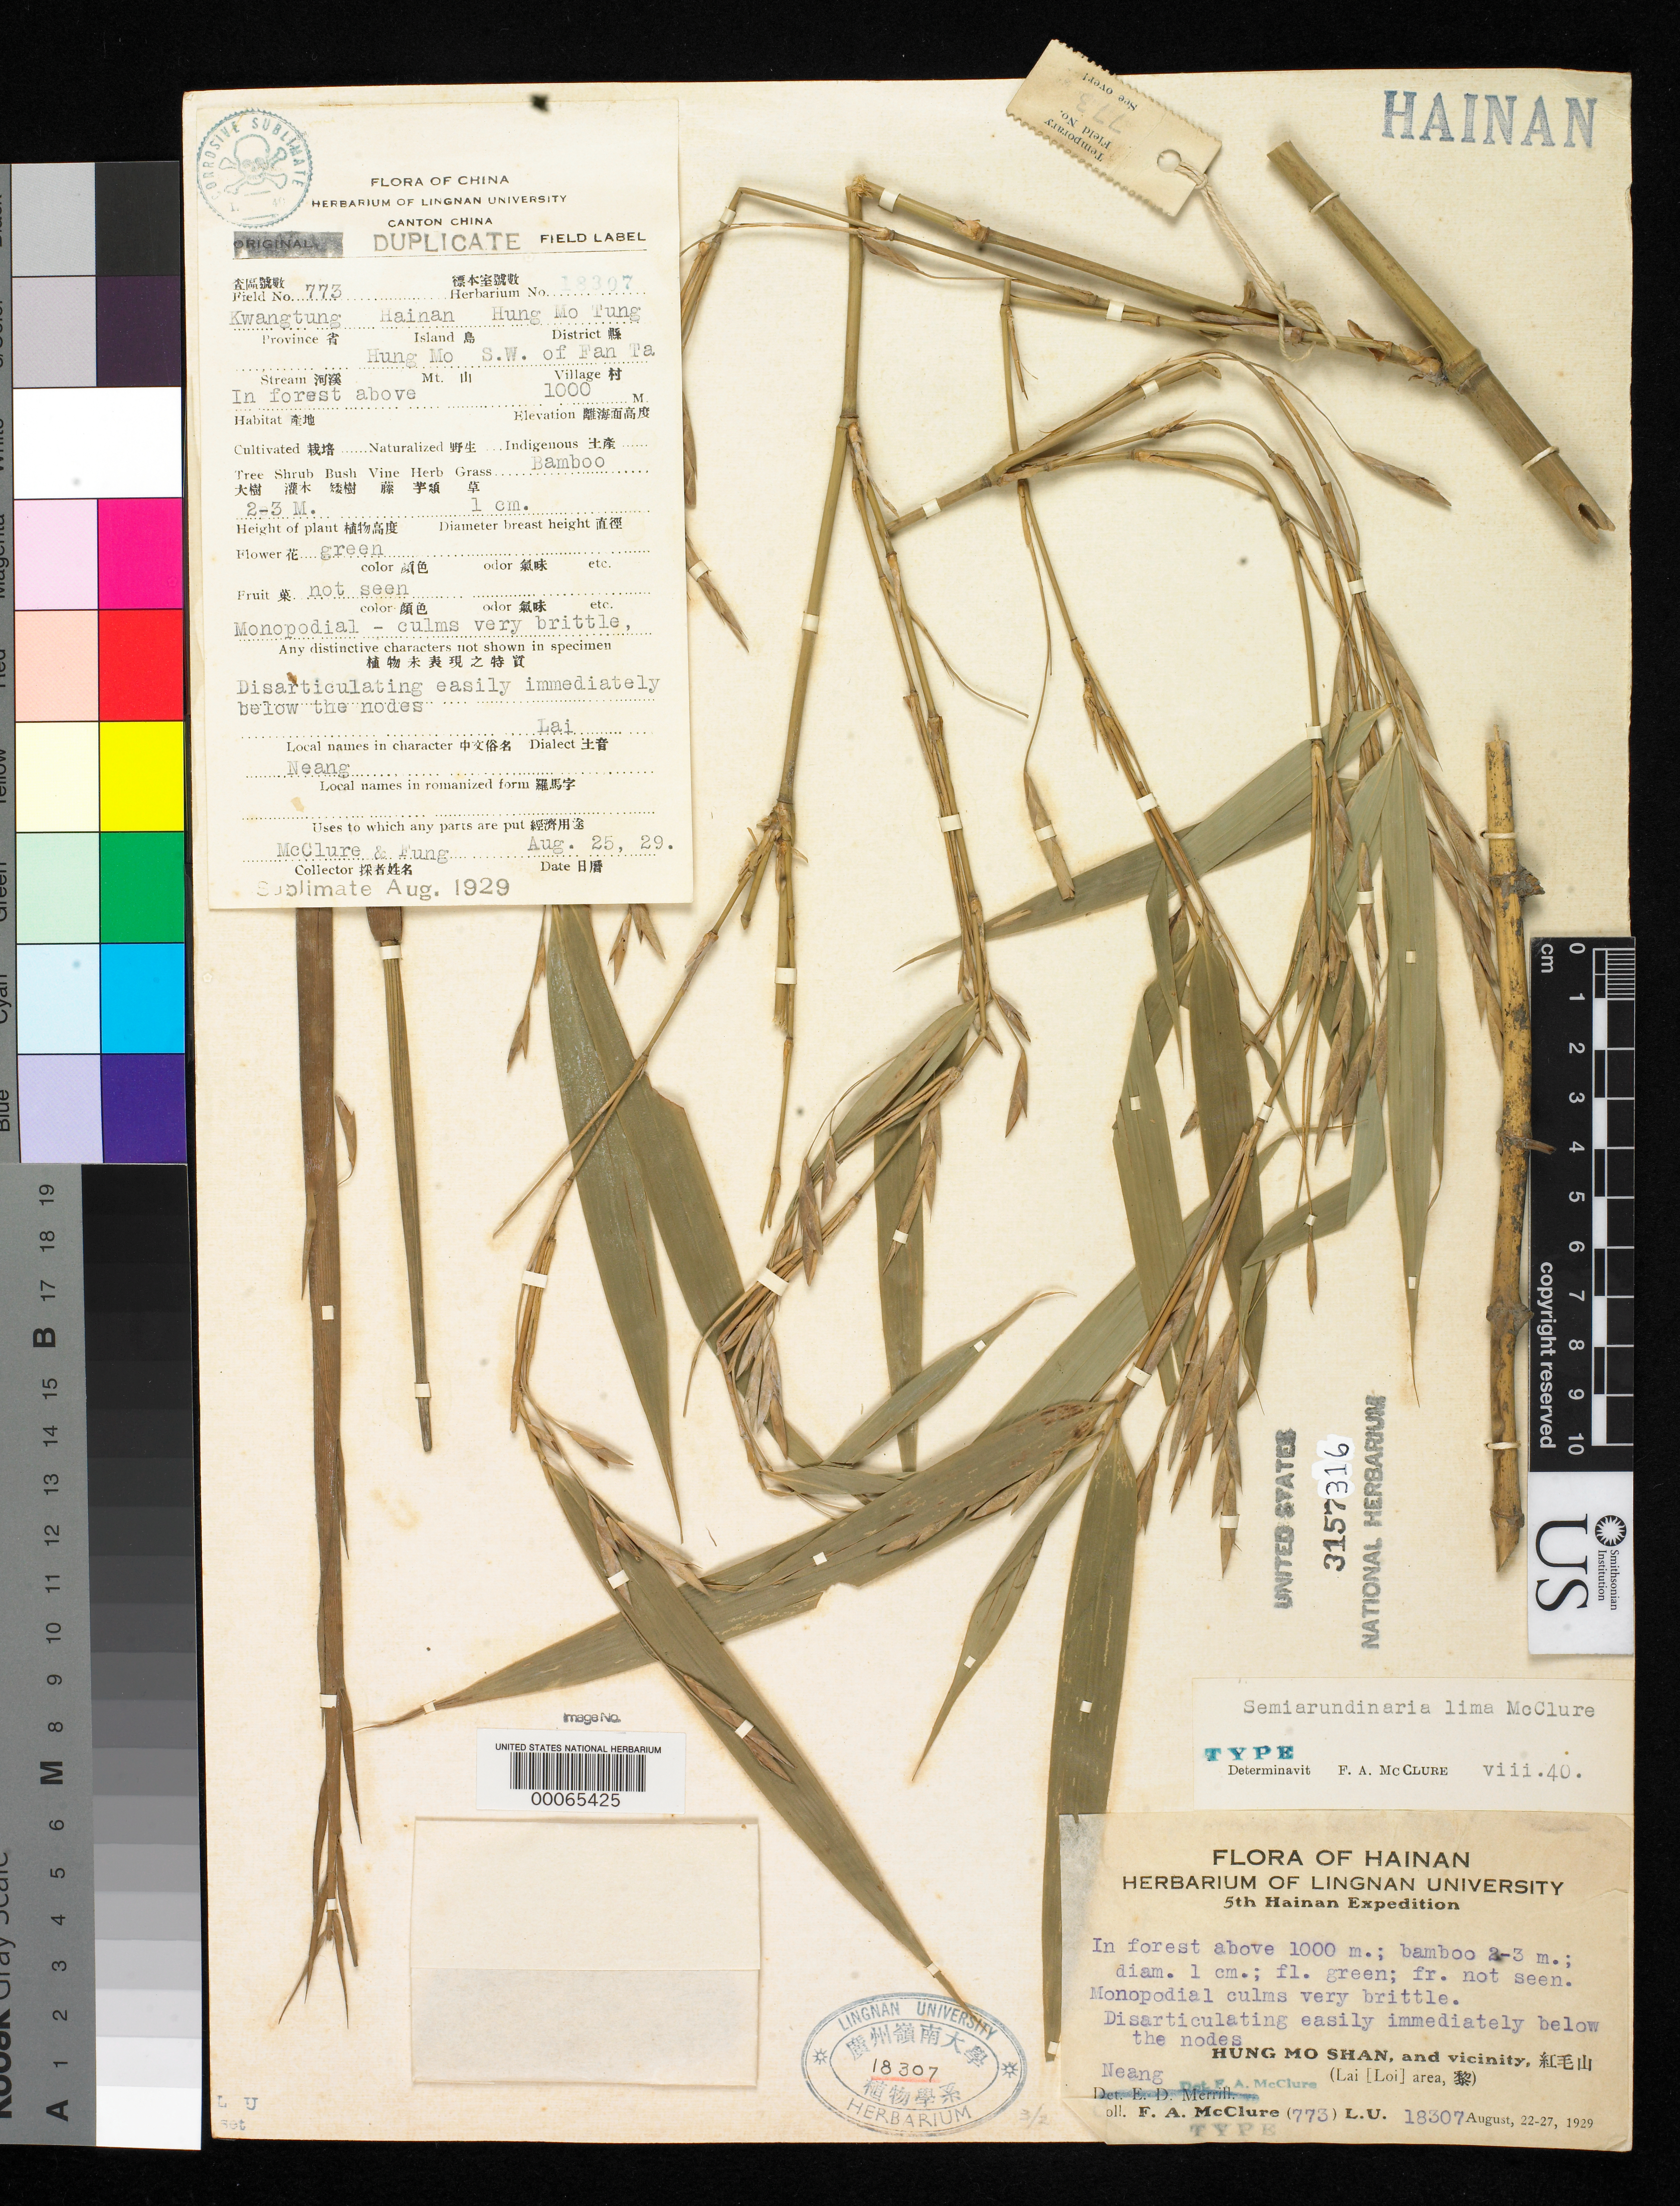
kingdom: Plantae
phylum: Tracheophyta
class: Liliopsida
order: Poales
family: Poaceae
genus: Semiarundinaria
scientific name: Semiarundinaria lima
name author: McClure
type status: Isotype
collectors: F. A. McClure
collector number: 773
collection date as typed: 22 Aug 1929 to 29 Aug 1929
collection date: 1929-08-22/1929-08-29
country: China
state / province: Hainan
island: Hainan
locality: Hainan, Hun Mo Shan and vicinity.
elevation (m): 1000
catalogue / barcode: US 3157316